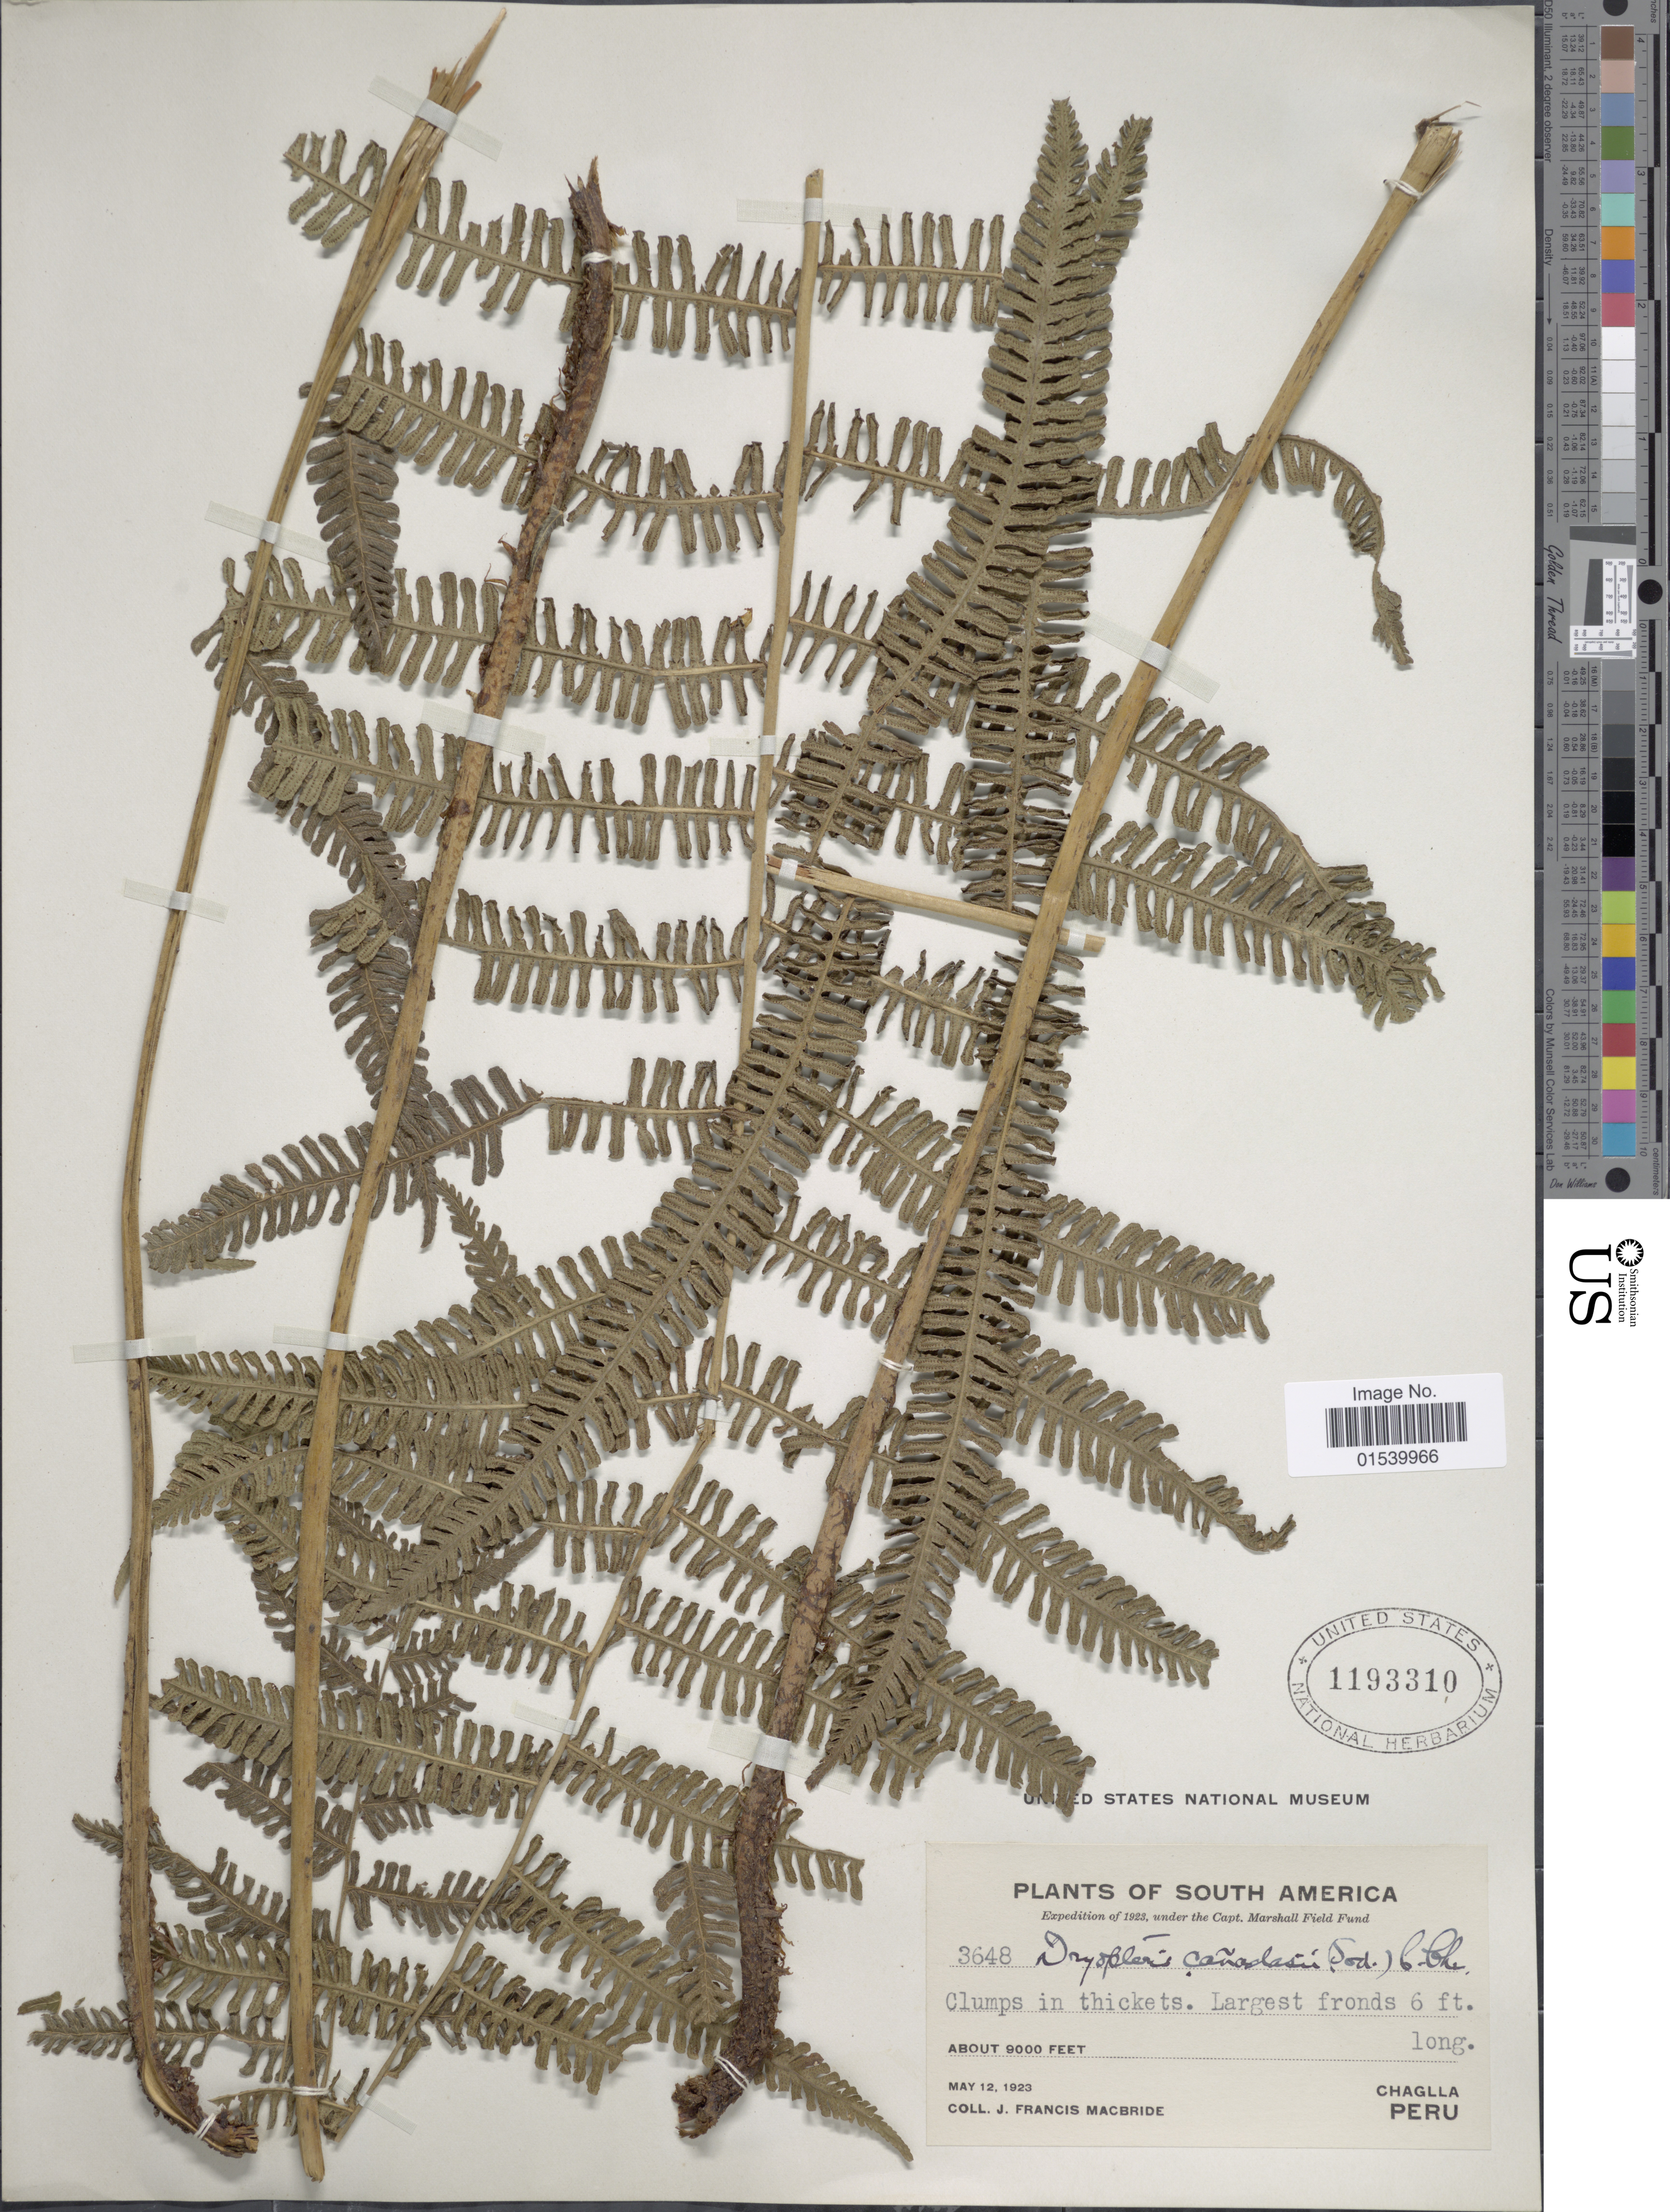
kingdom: Plantae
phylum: Tracheophyta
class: Polypodiopsida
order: Polypodiales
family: Thelypteridaceae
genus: Amauropelta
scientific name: Amauropelta canadasii (Sodiro) comb. nov., ined. 2015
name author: (Sodiro)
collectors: J. F. Macbride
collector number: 3648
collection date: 1923-05-12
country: Peru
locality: Chaglla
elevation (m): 2743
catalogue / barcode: US 1193310